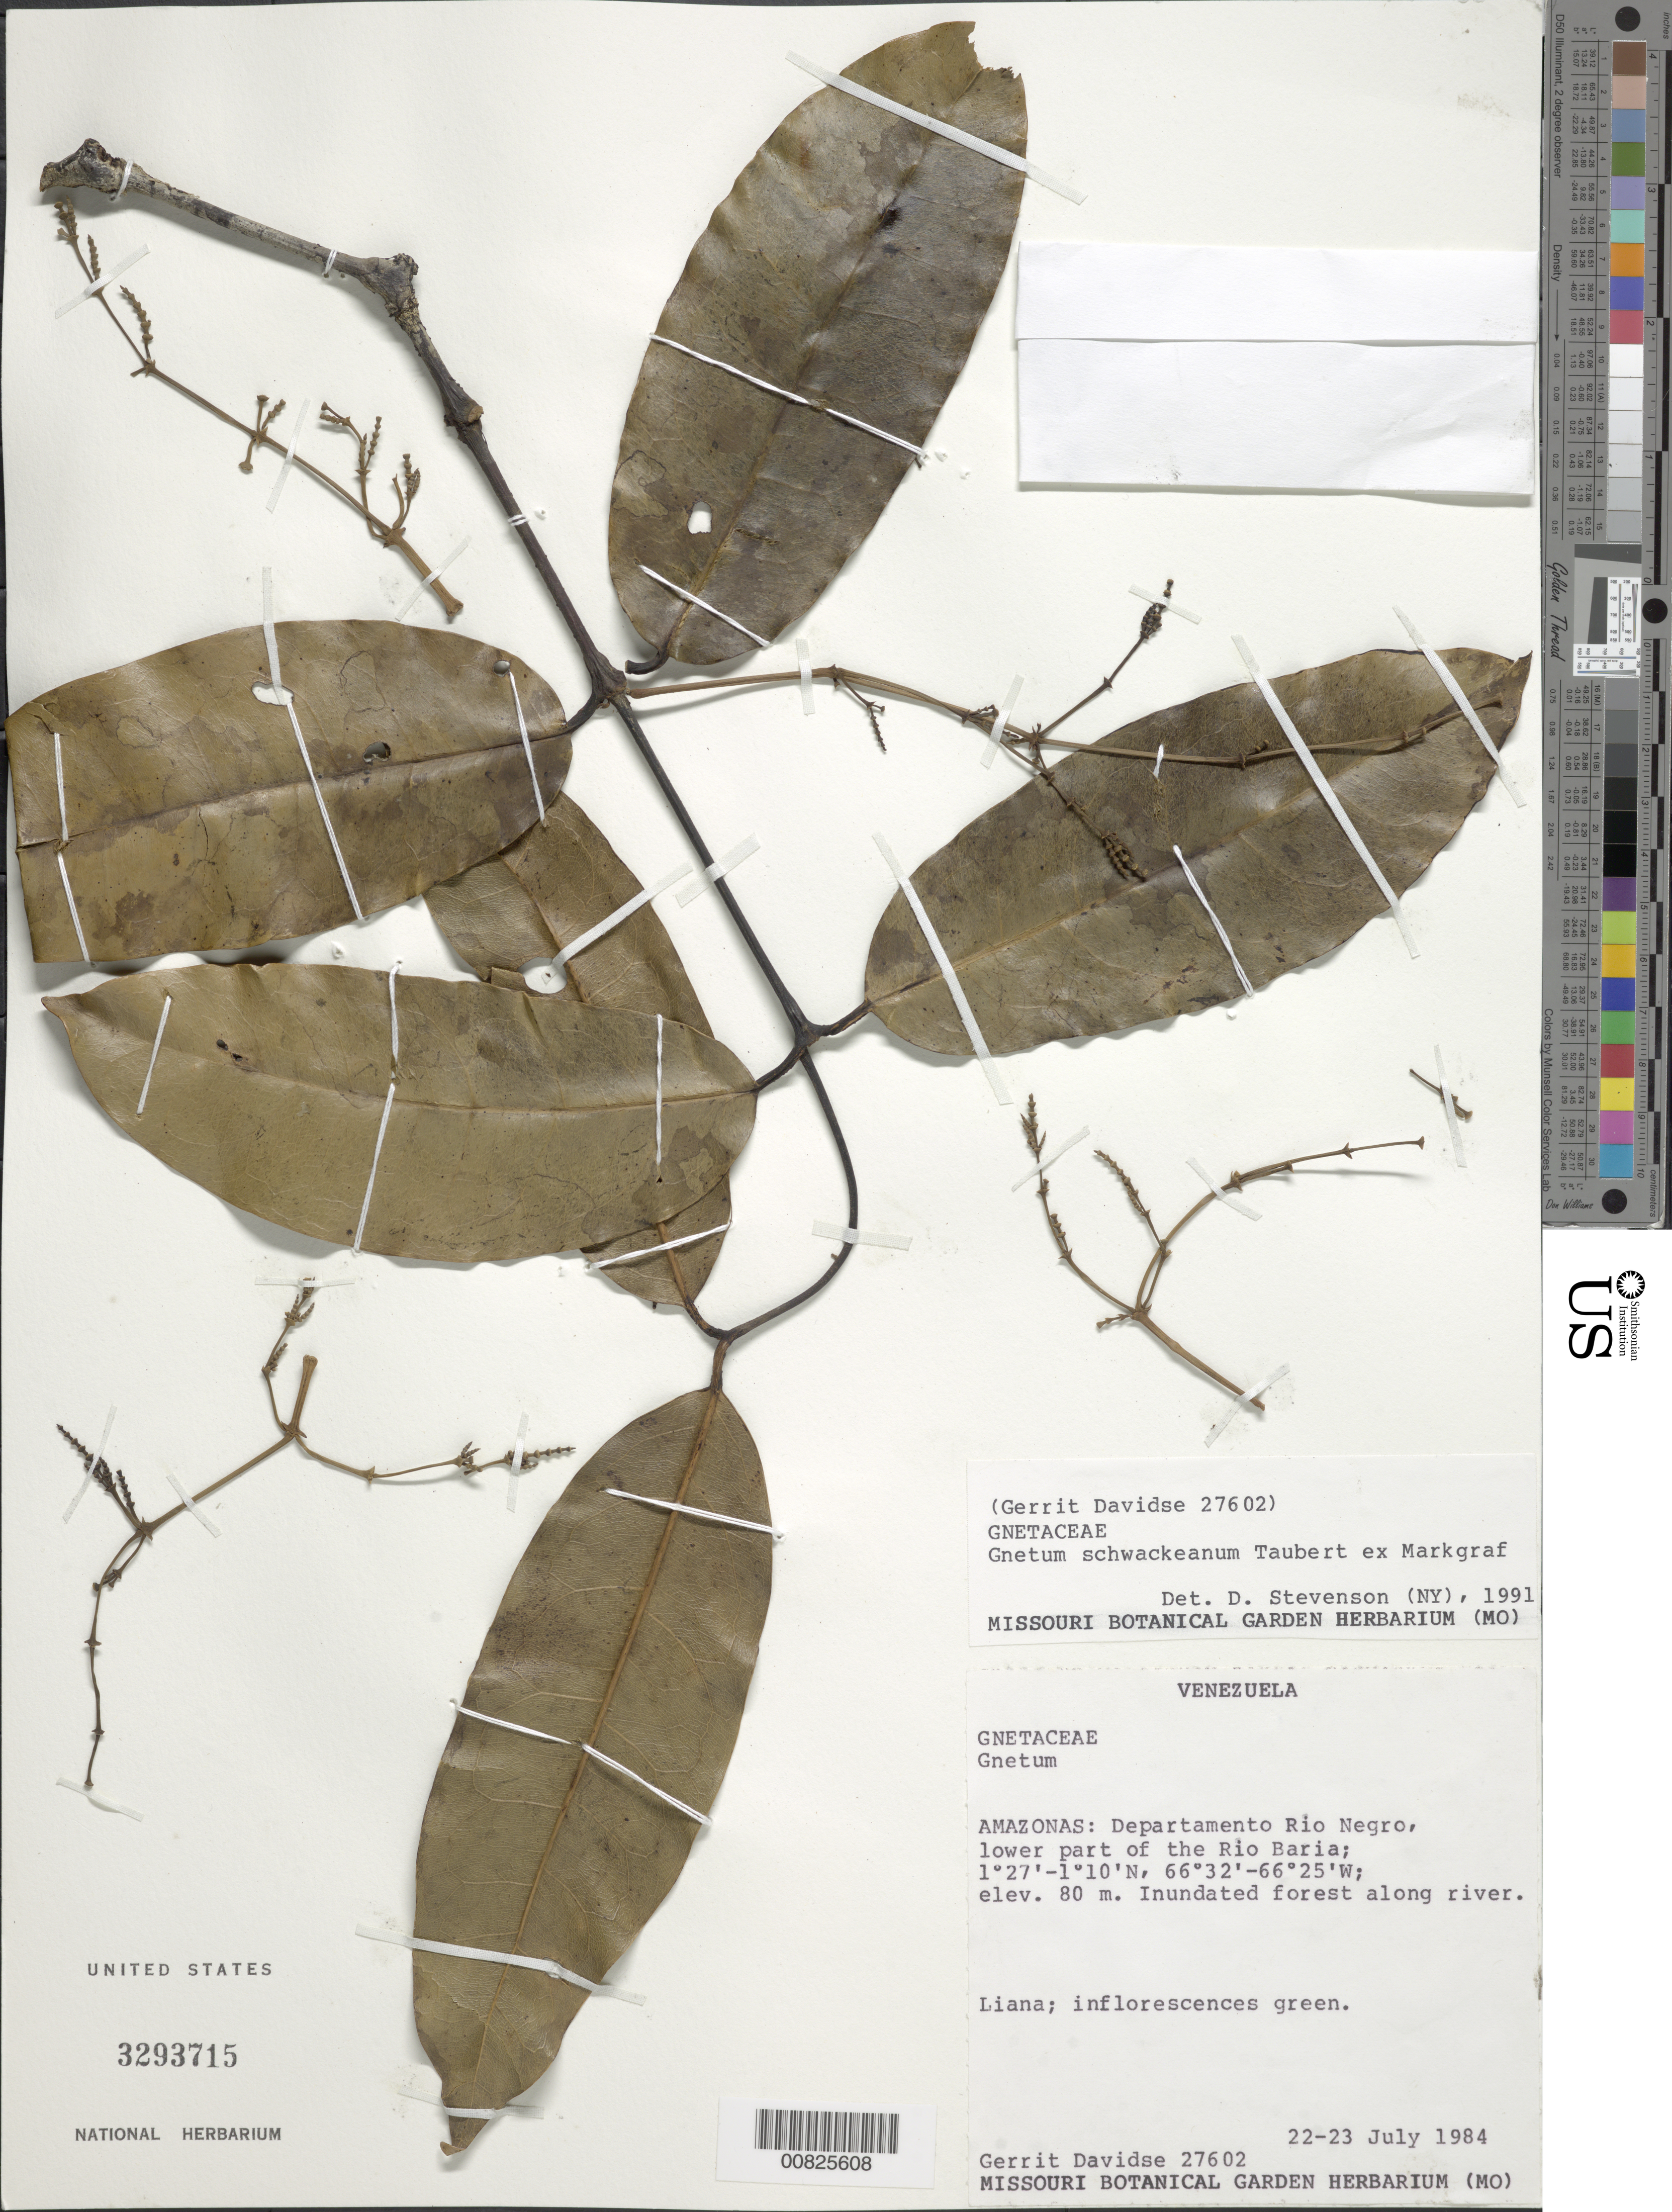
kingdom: Plantae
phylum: Tracheophyta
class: Gnetopsida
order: Gnetales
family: Gnetaceae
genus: Gnetum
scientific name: Gnetum schwackeanum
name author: Taub. ex Markgr.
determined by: Stevenson, D.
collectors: G. Davidse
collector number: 27602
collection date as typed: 22-Jul-84 to 23-Jul-84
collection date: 1984-07-22/1984-07-23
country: Venezuela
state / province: Amazonas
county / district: Río Negro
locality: Río Baria, lower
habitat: Inundated forest along river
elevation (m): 80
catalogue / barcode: US 3293715